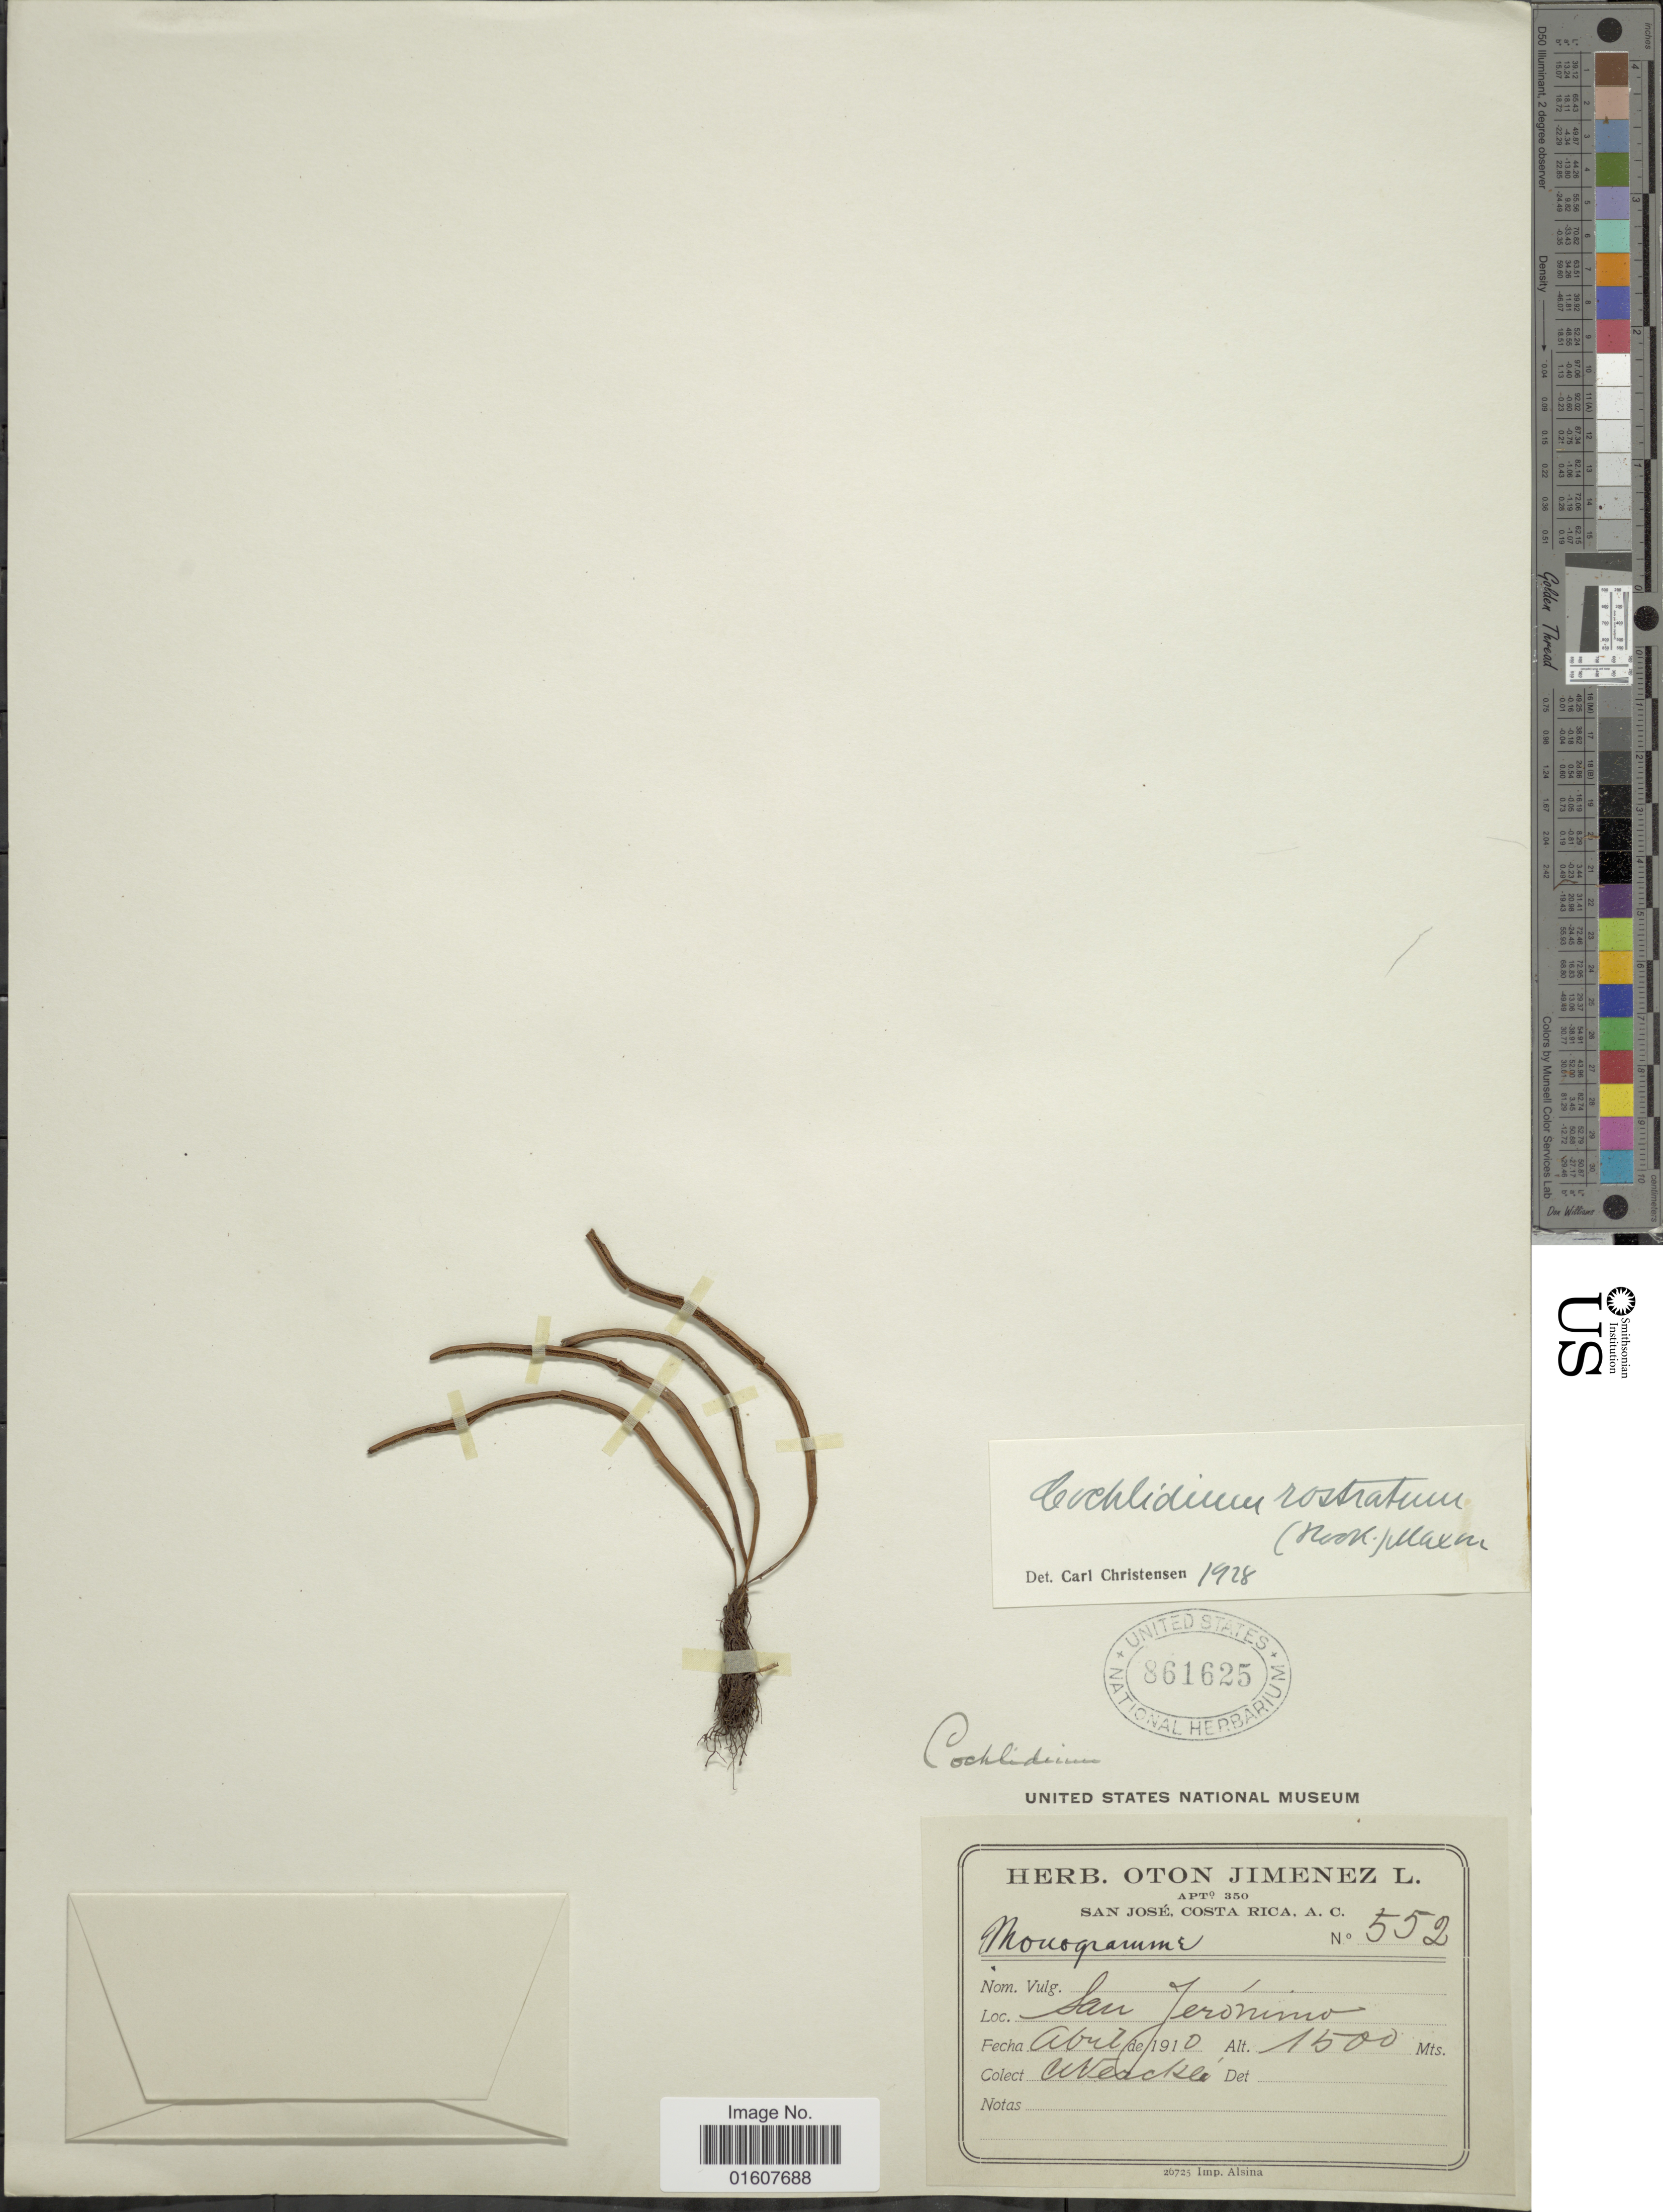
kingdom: Plantae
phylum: Tracheophyta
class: Polypodiopsida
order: Polypodiales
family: Polypodiaceae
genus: Cochlidium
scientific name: Cochlidium rostratum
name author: (Hook.) Maxon ex C. Chr.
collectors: C. Wercklé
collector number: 552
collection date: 1910-04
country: Costa Rica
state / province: San José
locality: San Jerónimo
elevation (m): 1500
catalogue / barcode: US 861625